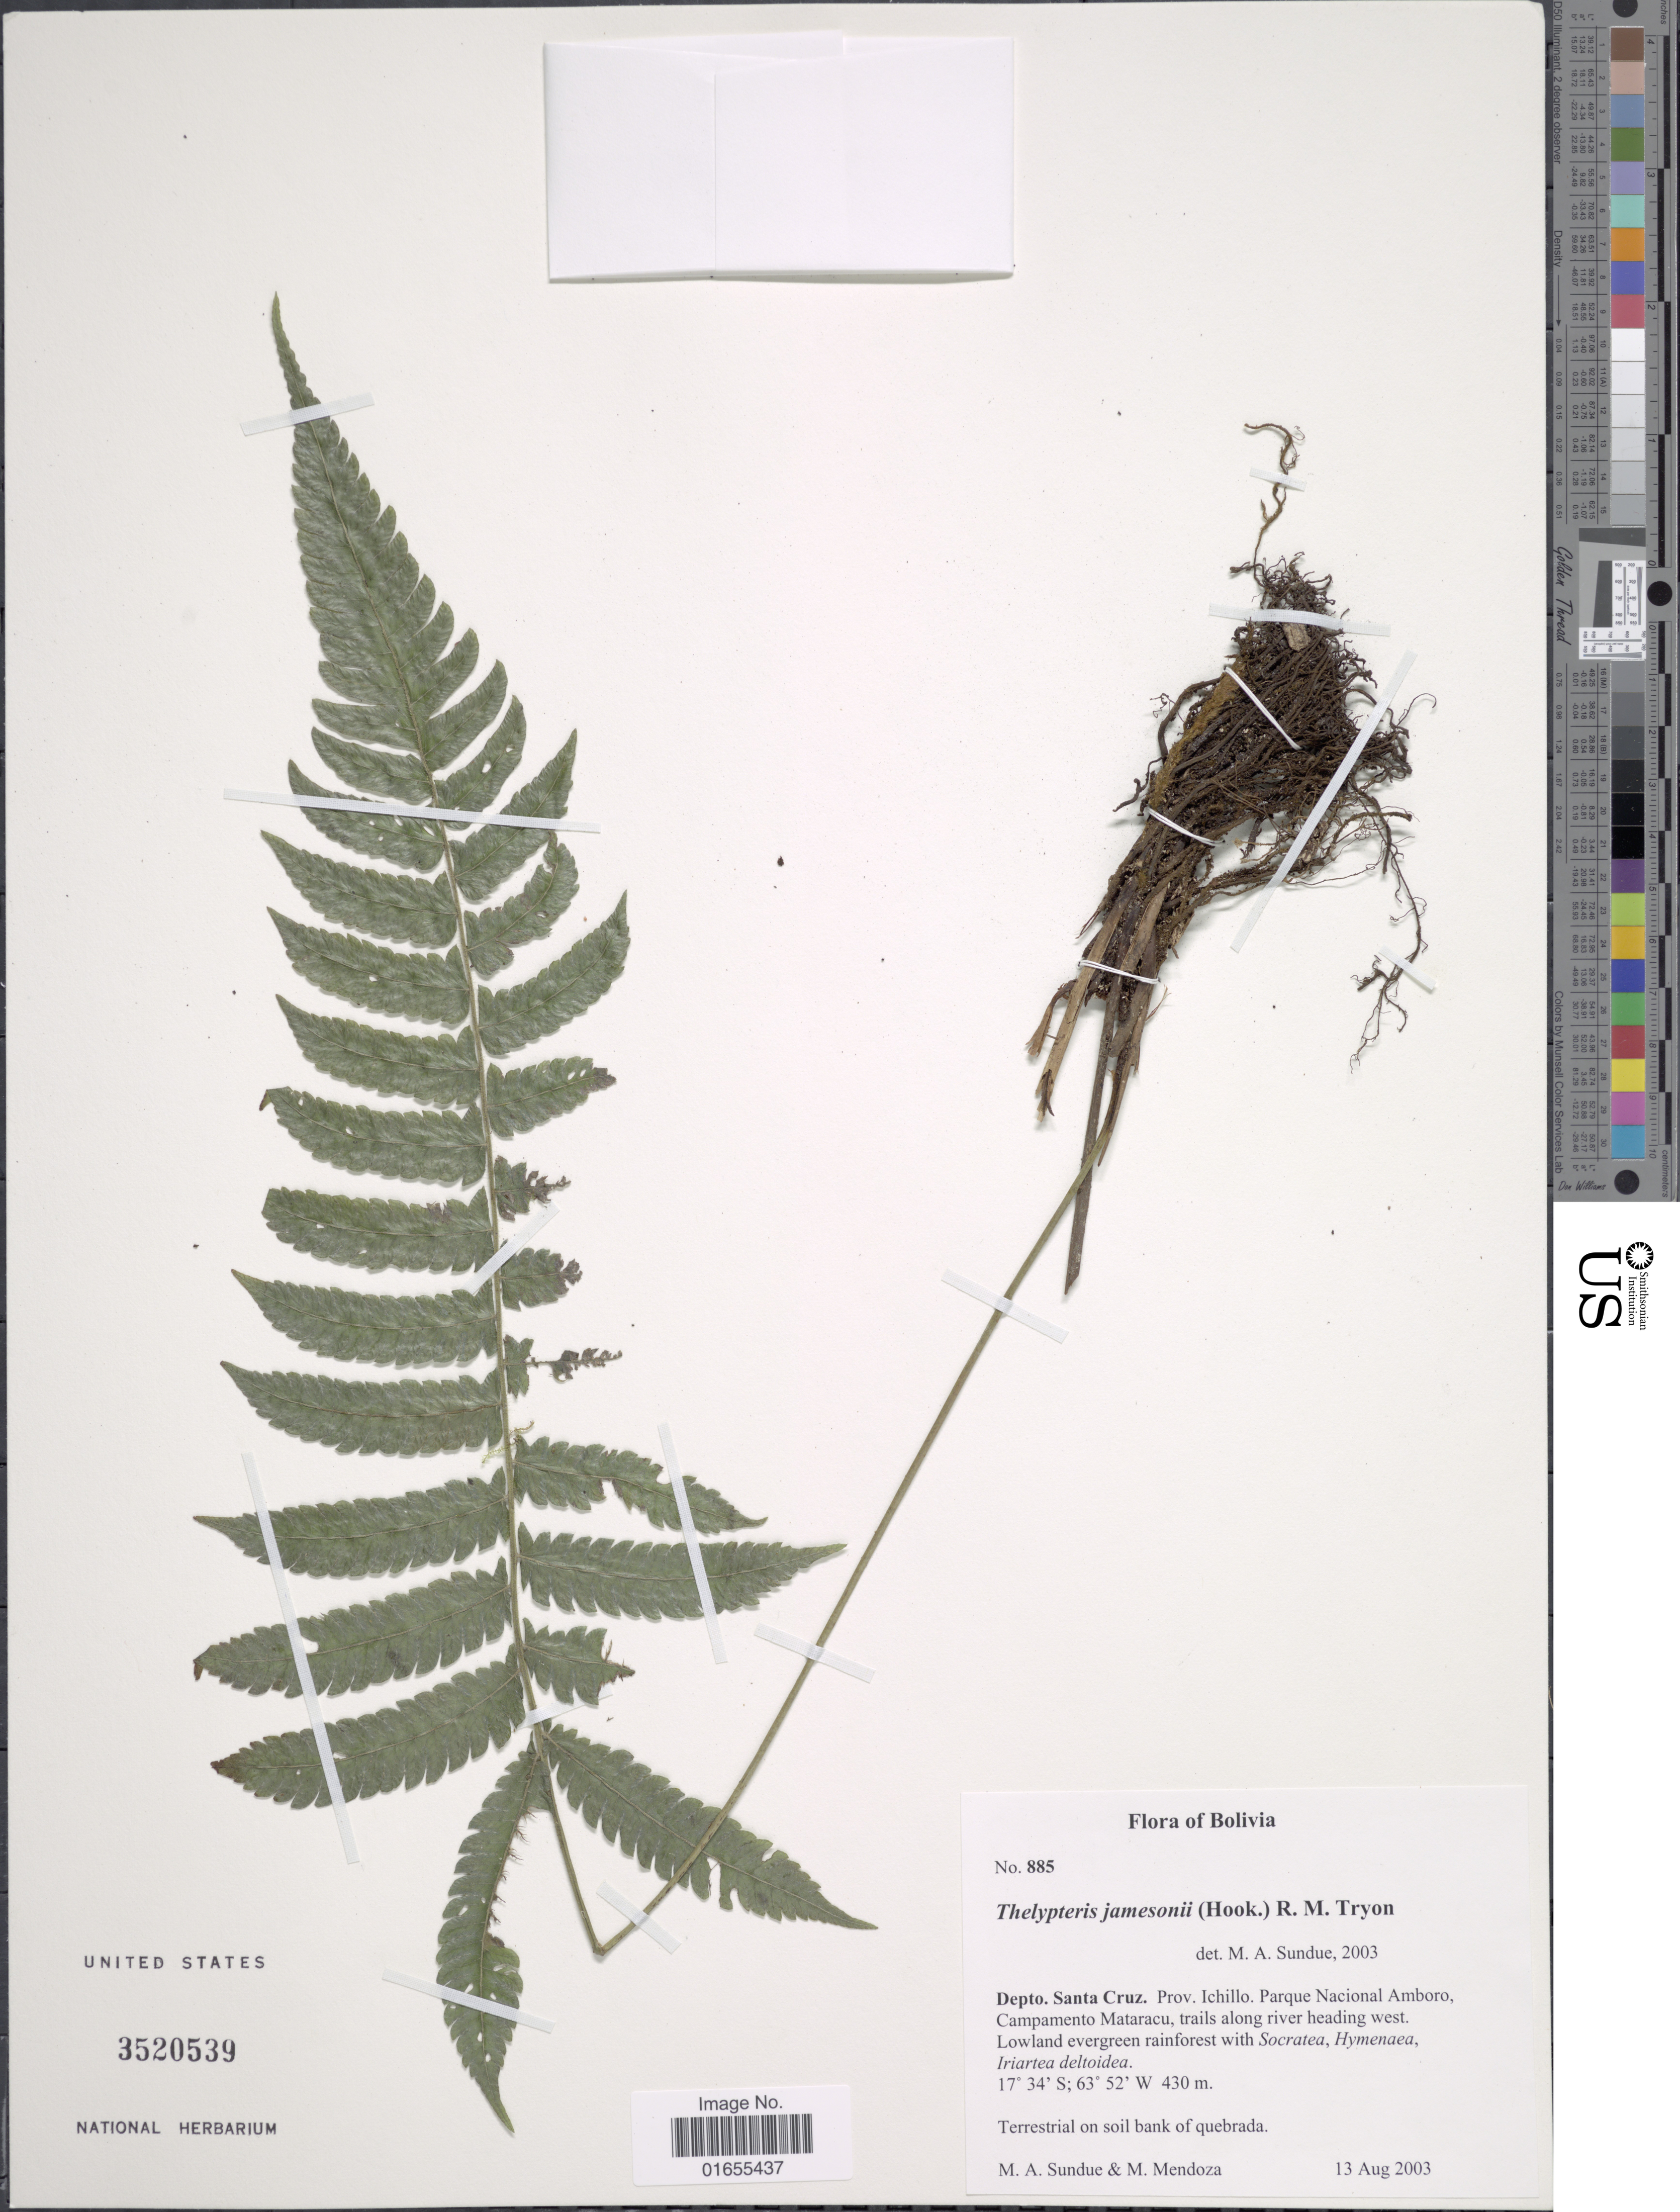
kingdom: Plantae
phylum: Tracheophyta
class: Polypodiopsida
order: Polypodiales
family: Thelypteridaceae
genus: Goniopteris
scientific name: Goniopteris jamesonii (Hook. f.) comb. nov., ined 2015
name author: (Hook. f.)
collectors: M. Sundue & M. Mendoza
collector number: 885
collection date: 2003-08-13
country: Bolivia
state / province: Santa Cruz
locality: Prov. Ichillo. Parque Nacional Amboro, Campamento Mataracu, trails along river heading west. Lowland evergreen rainforest with Socratea, Hymenaea, Iriartei deltoidea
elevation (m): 430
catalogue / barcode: US 3520539